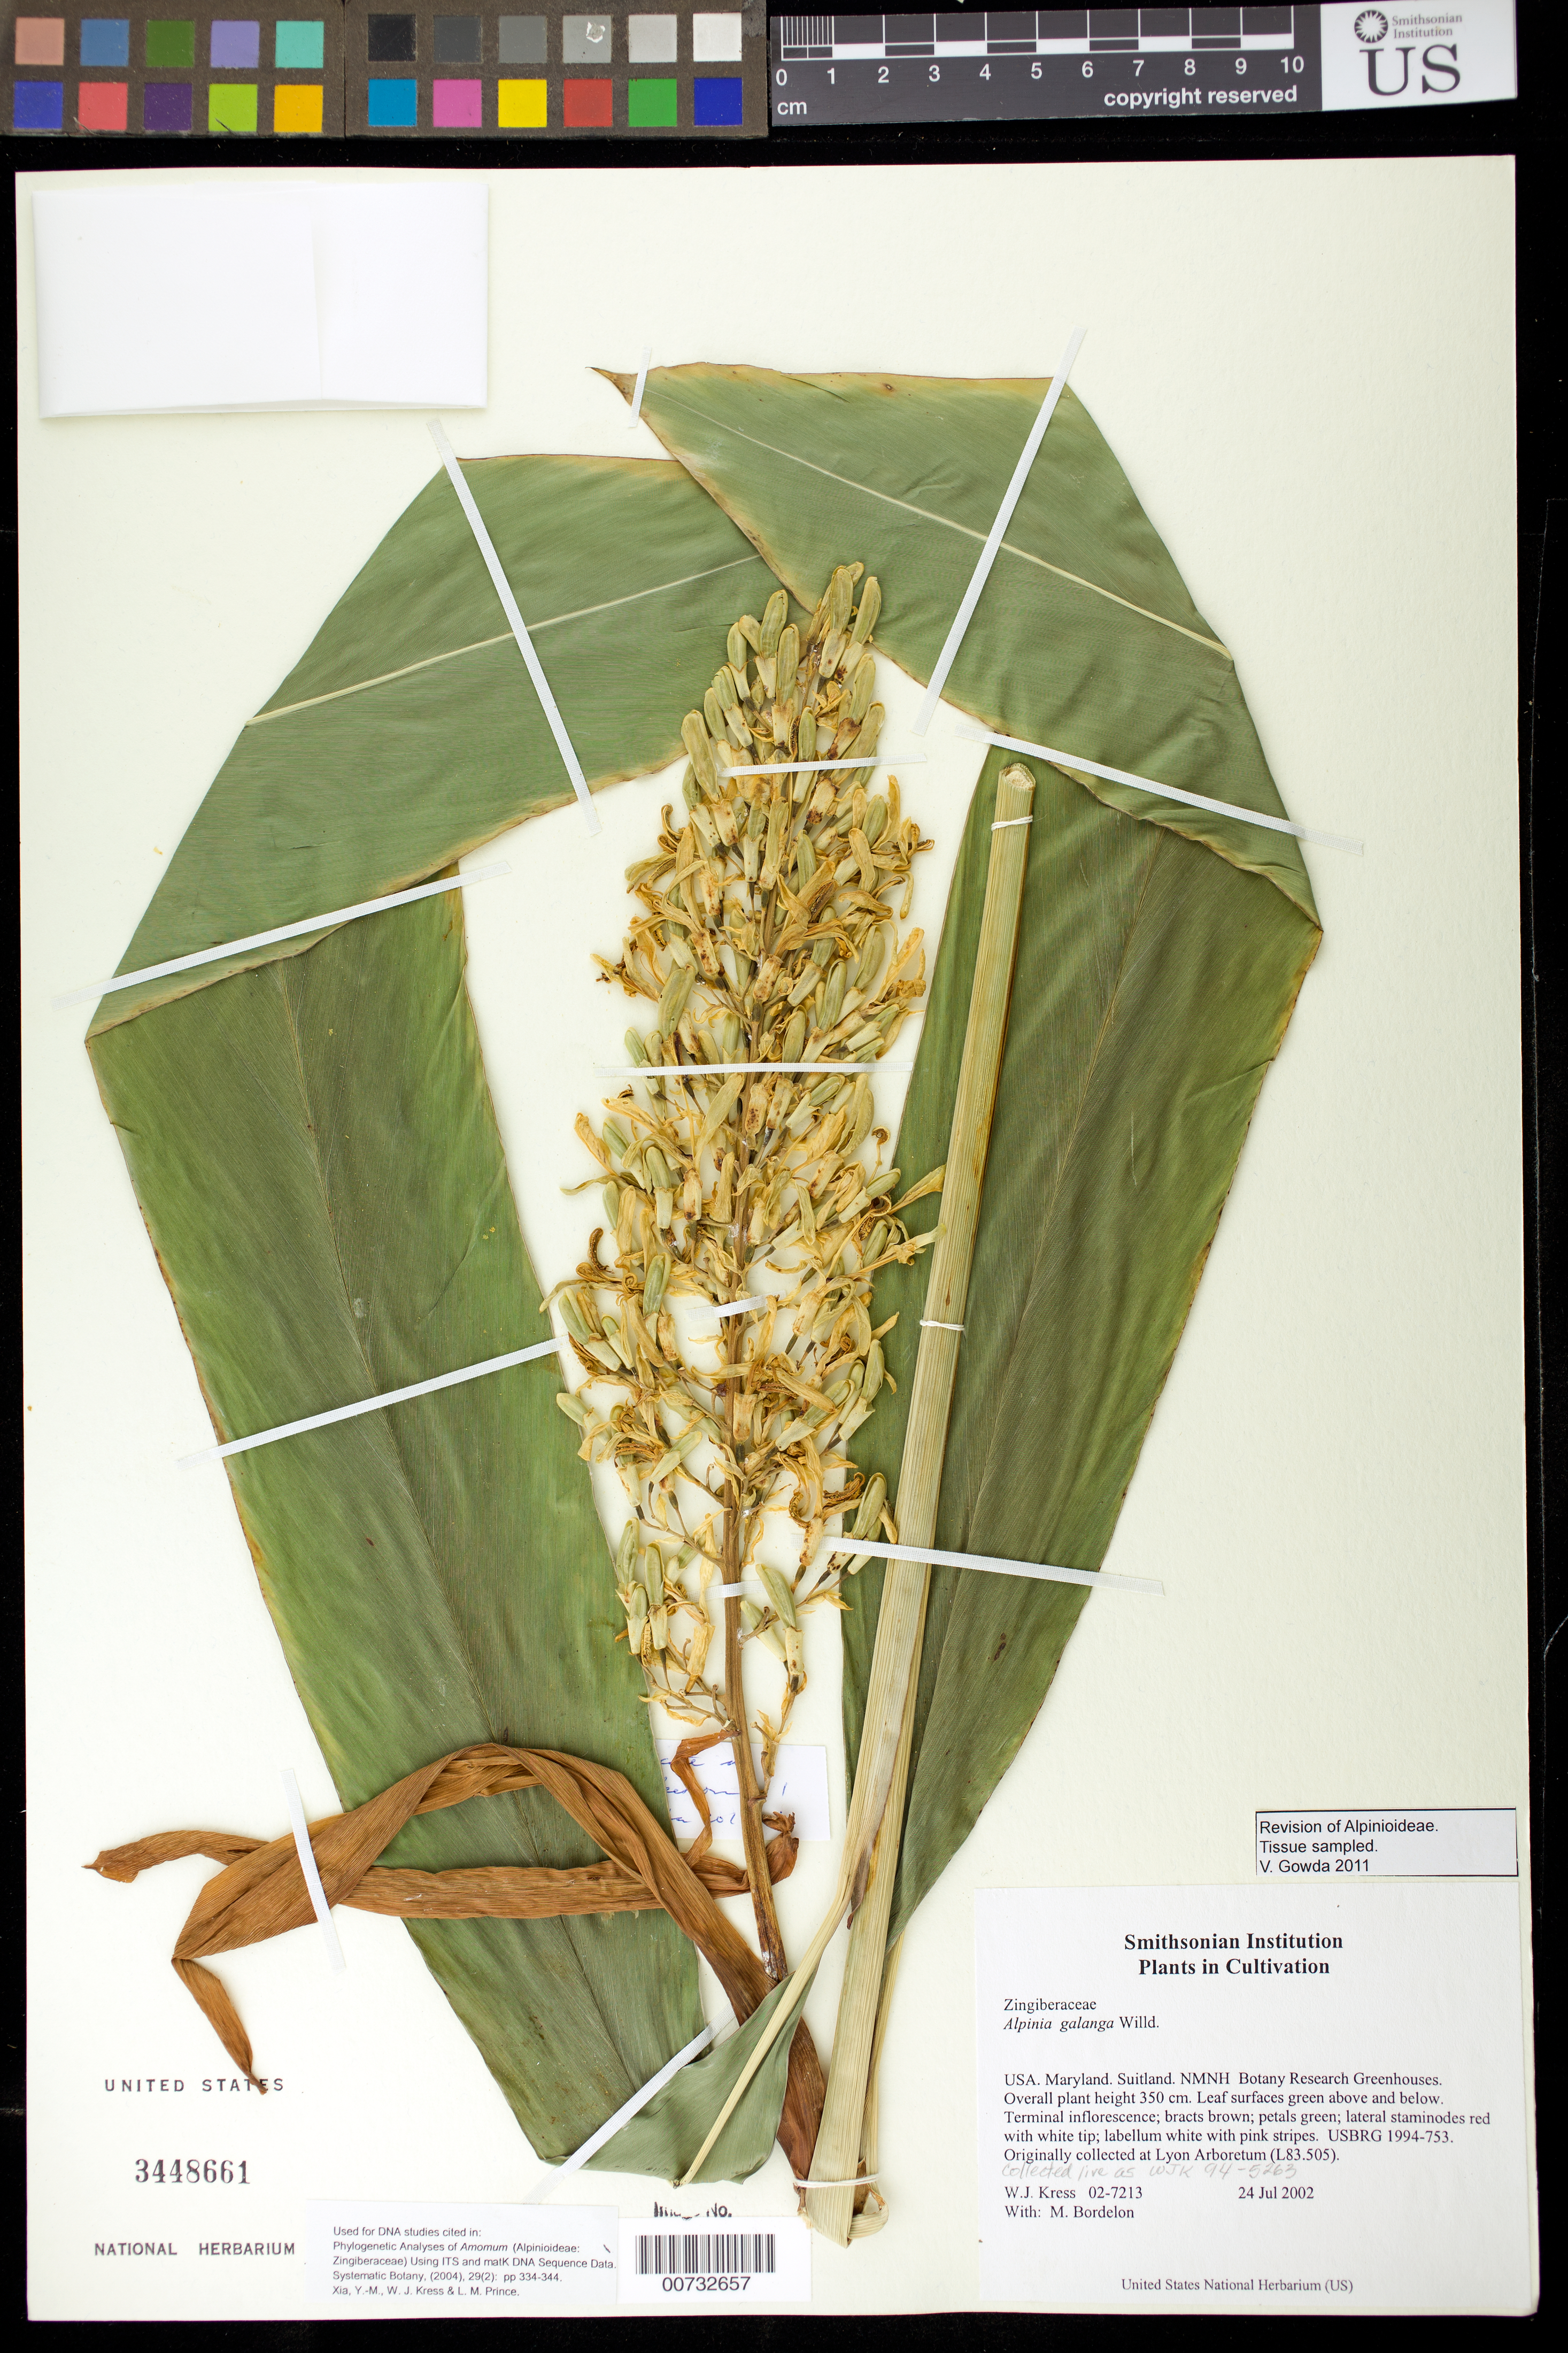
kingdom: Plantae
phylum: Tracheophyta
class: Liliopsida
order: Zingiberales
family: Zingiberaceae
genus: Alpinia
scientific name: Alpinia galanga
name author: (L.) Willd.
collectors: W. J. Kress & M. Bordelon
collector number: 02-7213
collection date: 2002-07-24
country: United States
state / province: Maryland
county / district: Prince George's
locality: NMNH Botany Research Greenhouses. Suitland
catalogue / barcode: US 3448661